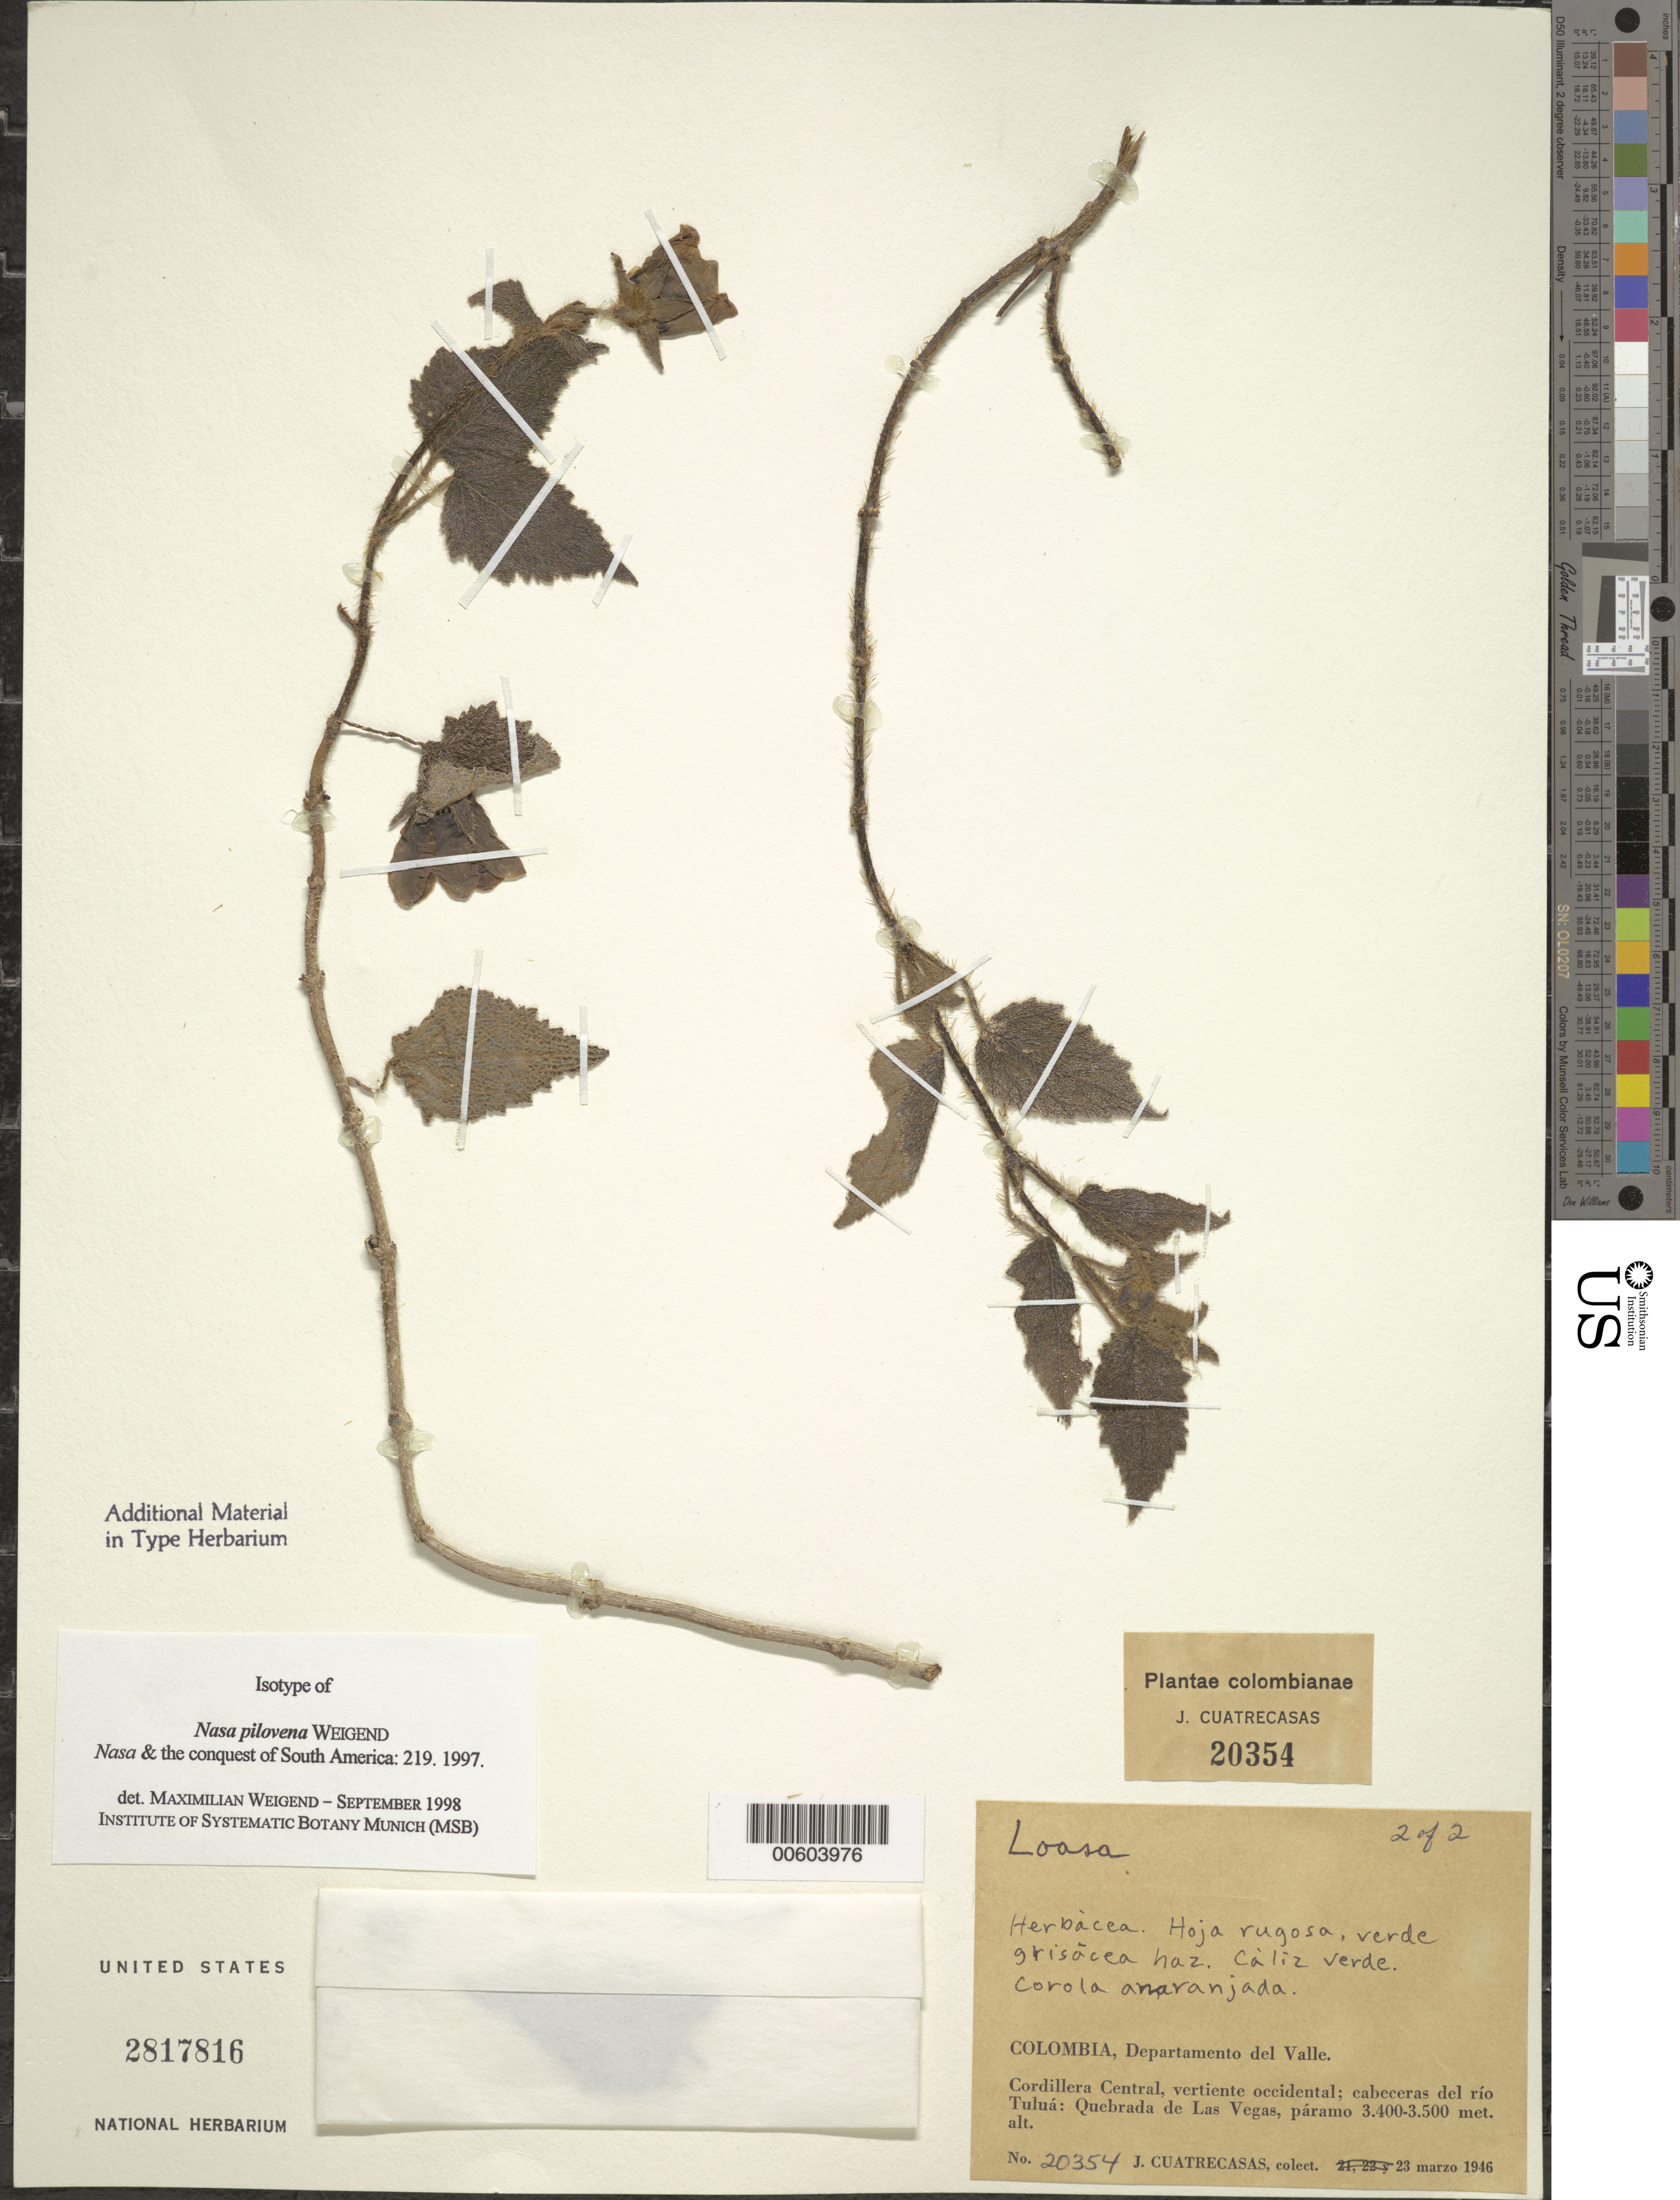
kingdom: Plantae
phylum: Tracheophyta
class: Magnoliopsida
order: Cornales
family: Loasaceae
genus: Nasa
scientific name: Nasa pilovena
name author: Weigend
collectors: J. Cuatrecasas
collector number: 20354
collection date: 1946-03-23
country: Colombia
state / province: Valle del Cauca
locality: Departamento del Valle. Cordillera Central, vertiente occidental; cabeceras del río Tuluá: Quebrada de Las Vegas.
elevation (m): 3400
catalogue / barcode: US 2817816